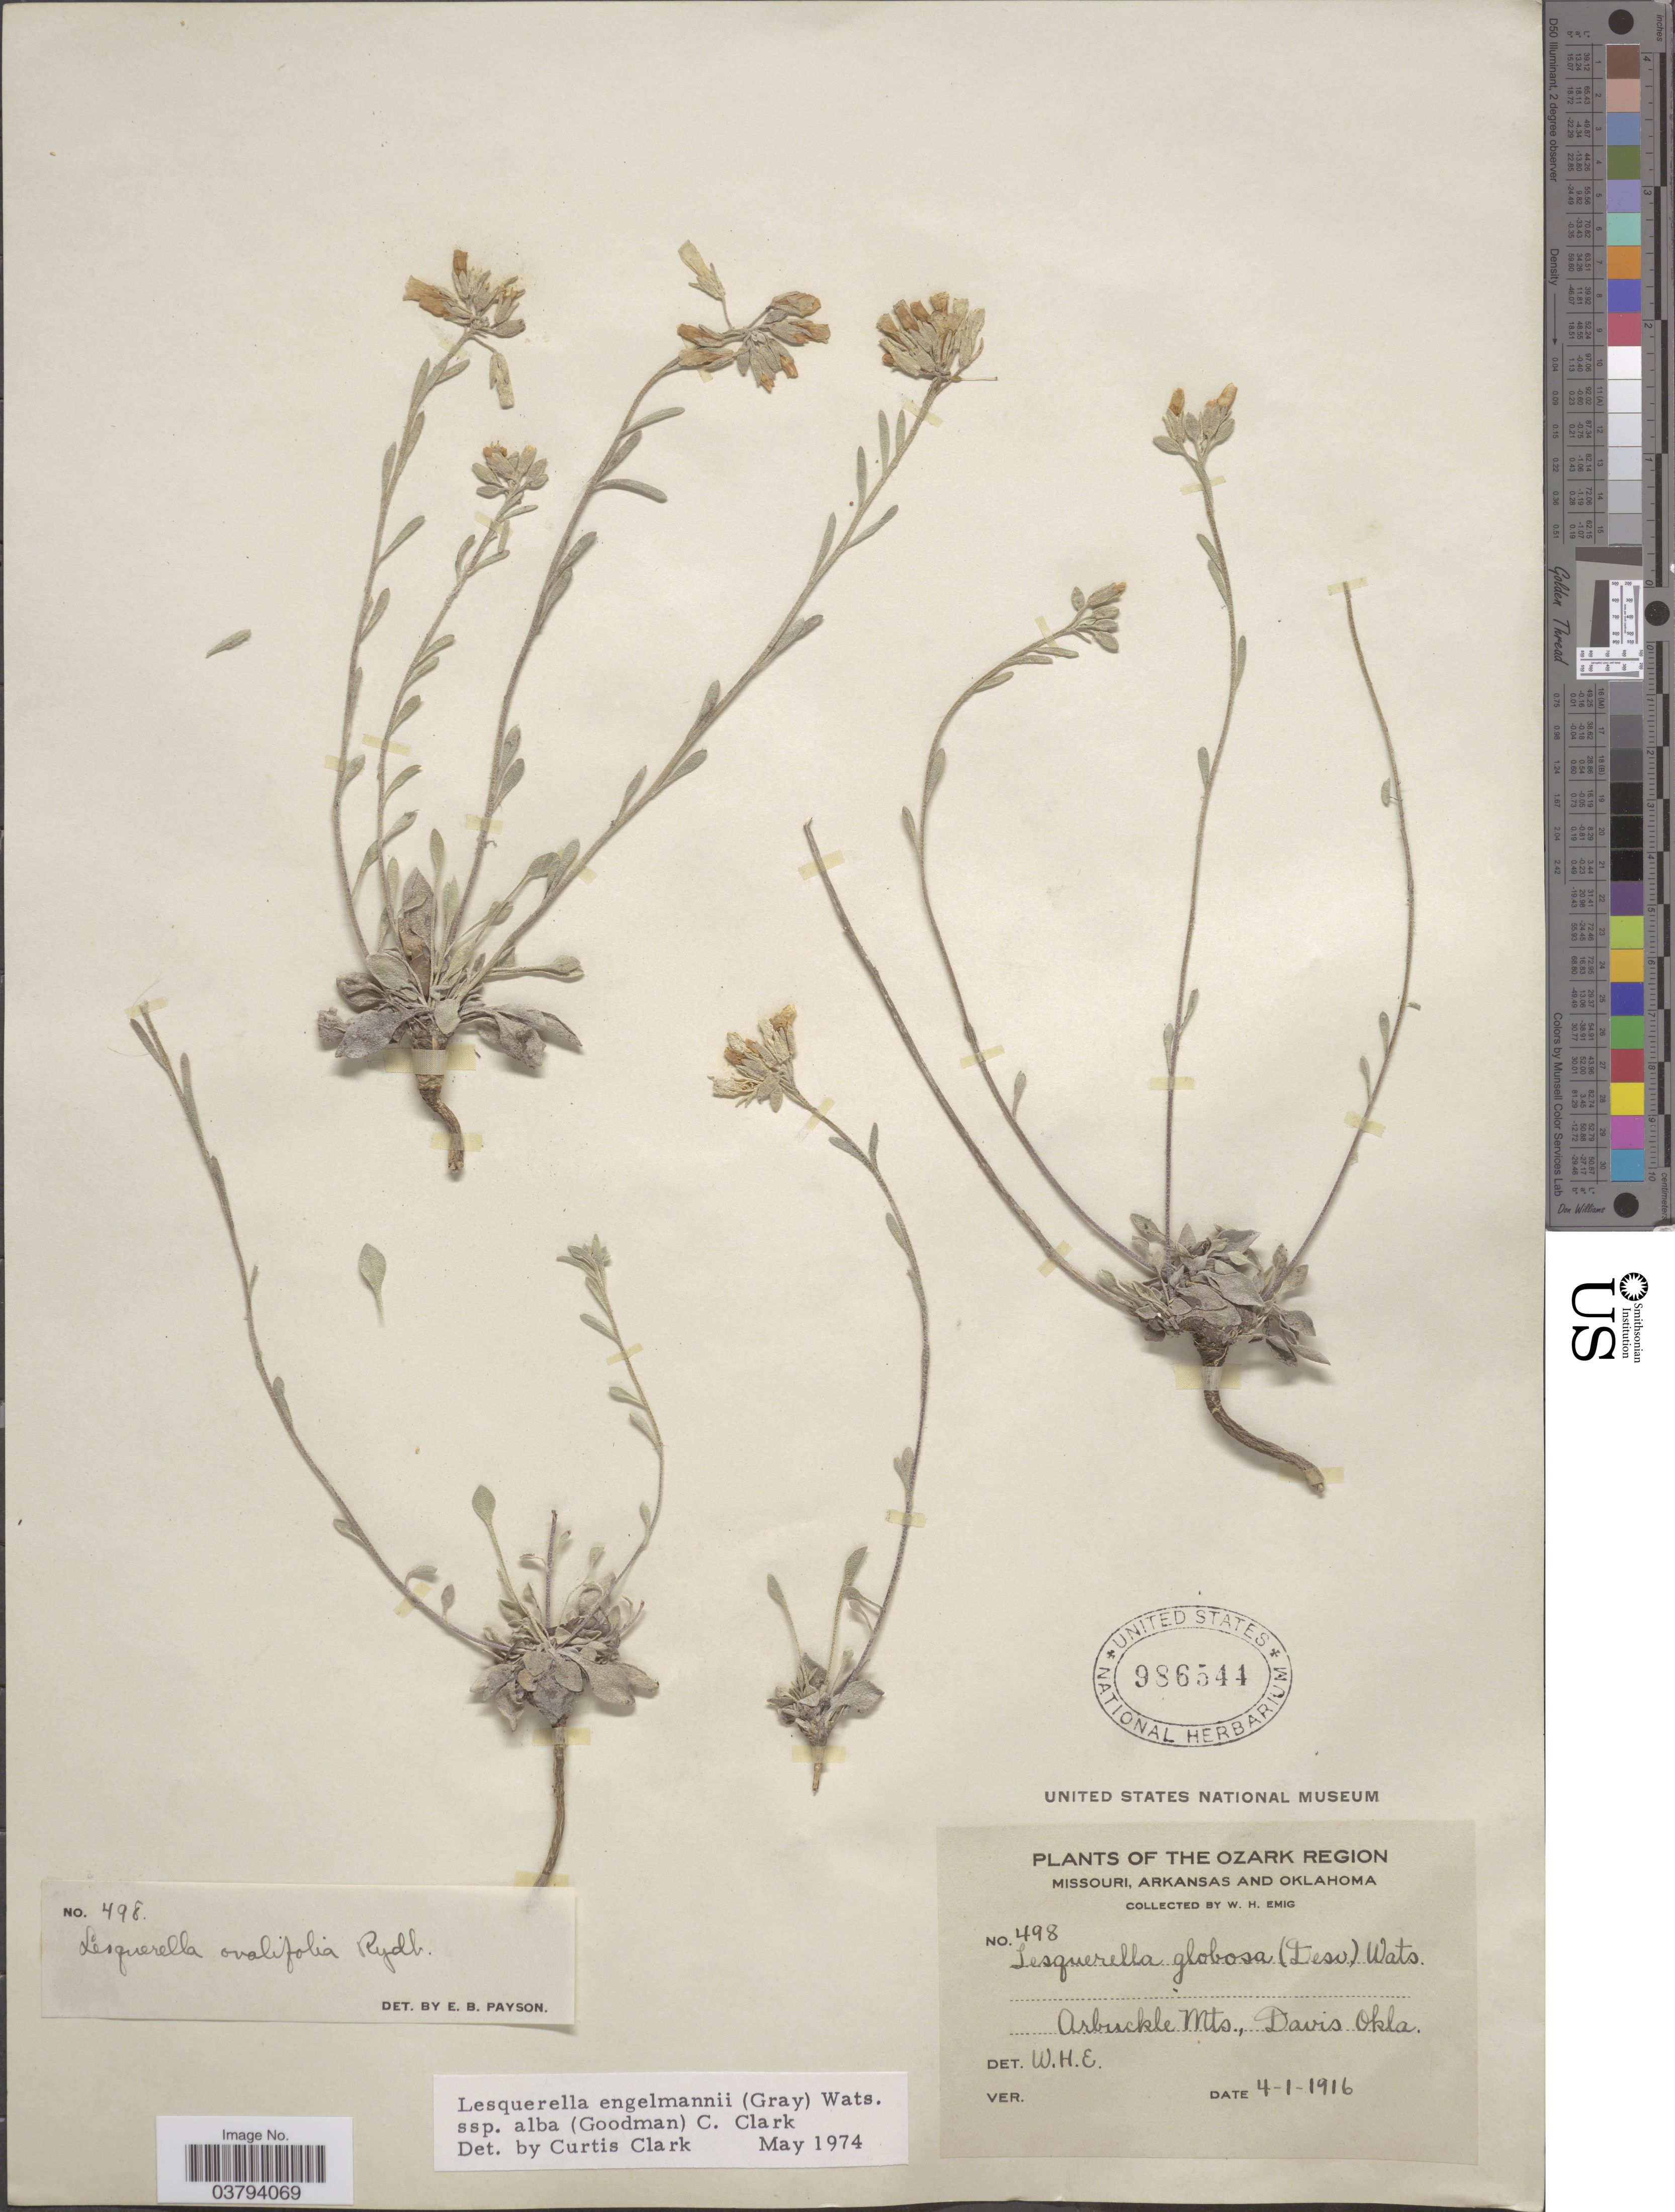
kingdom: Plantae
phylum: Tracheophyta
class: Magnoliopsida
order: Brassicales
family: Brassicaceae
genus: Lesquerella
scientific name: Lesquerella ovalifolia subsp. alba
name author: (Goodman) Rollins & E.A. Shaw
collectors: W. H. Emig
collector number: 498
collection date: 1916-04-01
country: United States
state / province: Oklahoma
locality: The Ozark Region. Arbuckle Mts., Davis Okla.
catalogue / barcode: US 986544